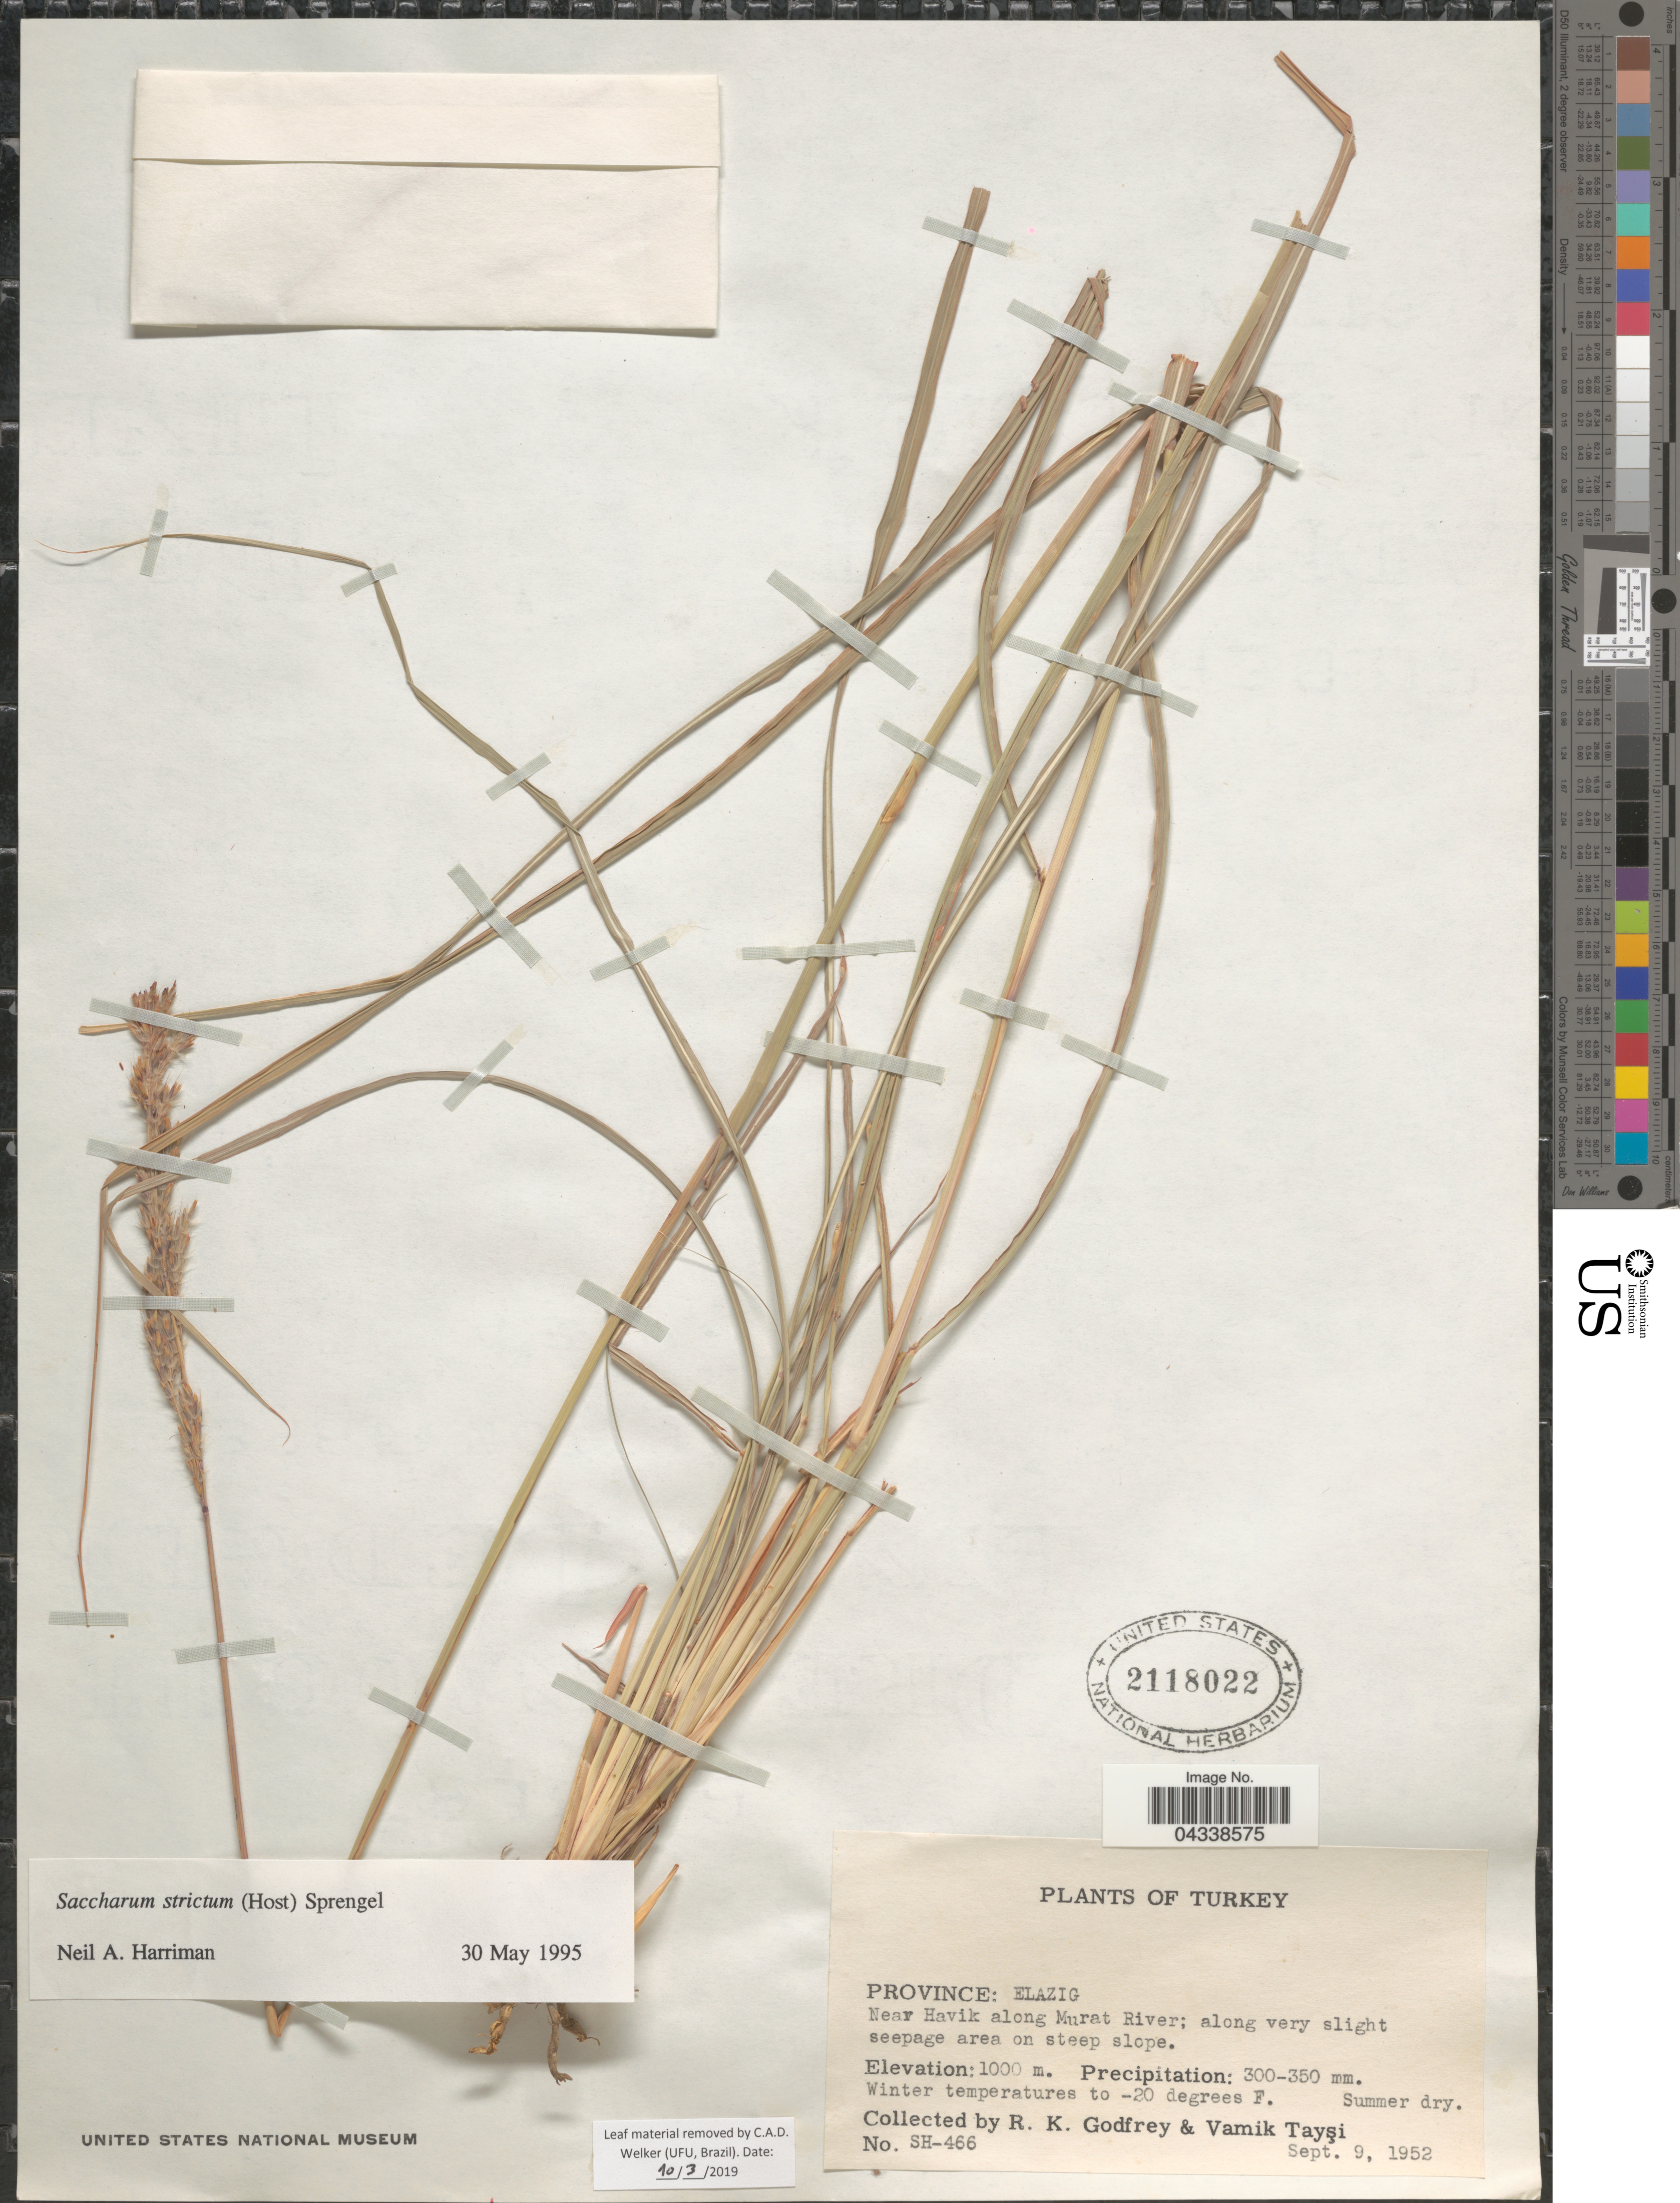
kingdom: Plantae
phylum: Tracheophyta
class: Liliopsida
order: Poales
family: Poaceae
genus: Saccharum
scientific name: Saccharum strictum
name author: (Host) Spreng.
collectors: R. K. Godfrey & V. Taysi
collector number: SH-466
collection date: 1952-09-09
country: Turkey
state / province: Elazig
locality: Near Havik along Murat River; along very slight seepage area on steep slope.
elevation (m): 1000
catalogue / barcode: US 2118022